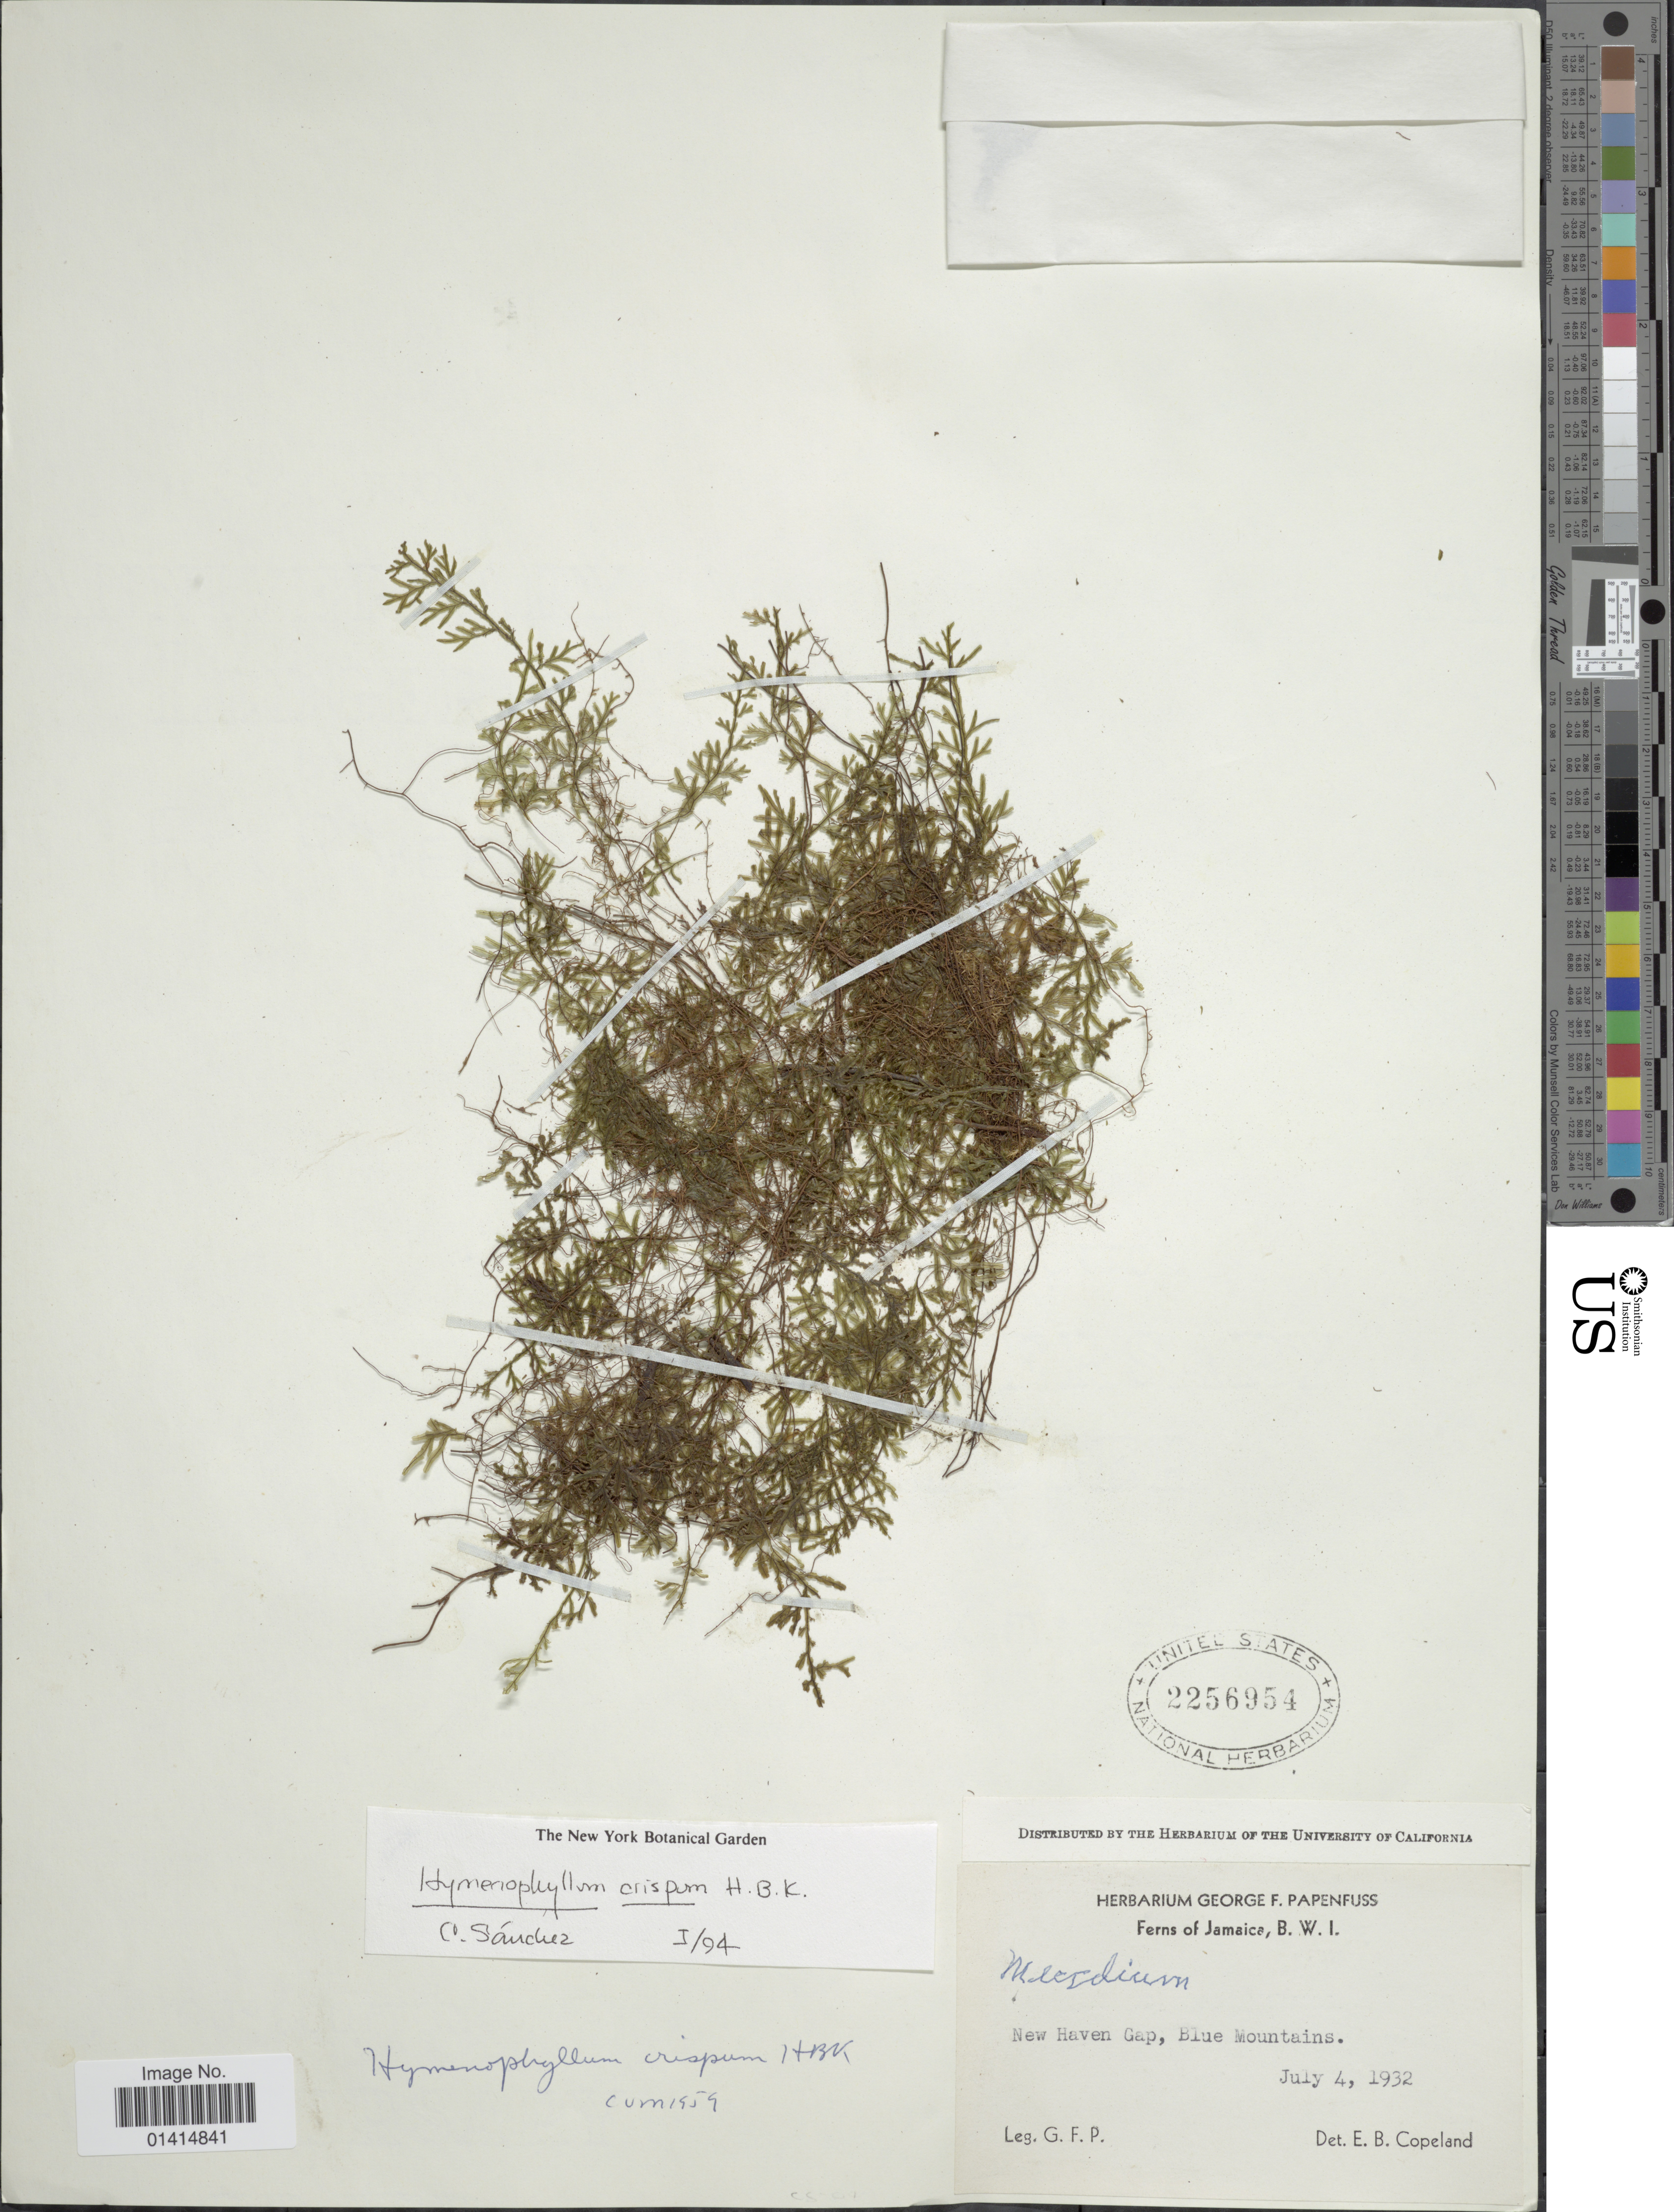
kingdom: Plantae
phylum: Tracheophyta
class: Polypodiopsida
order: Hymenophyllales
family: Hymenophyllaceae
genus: Hymenophyllum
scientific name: Hymenophyllum crispum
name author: Kunth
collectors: G. Papenfuss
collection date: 1932-07-04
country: Jamaica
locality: B.W.I., New Haven Gap, Blue Mountains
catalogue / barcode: US 2256954